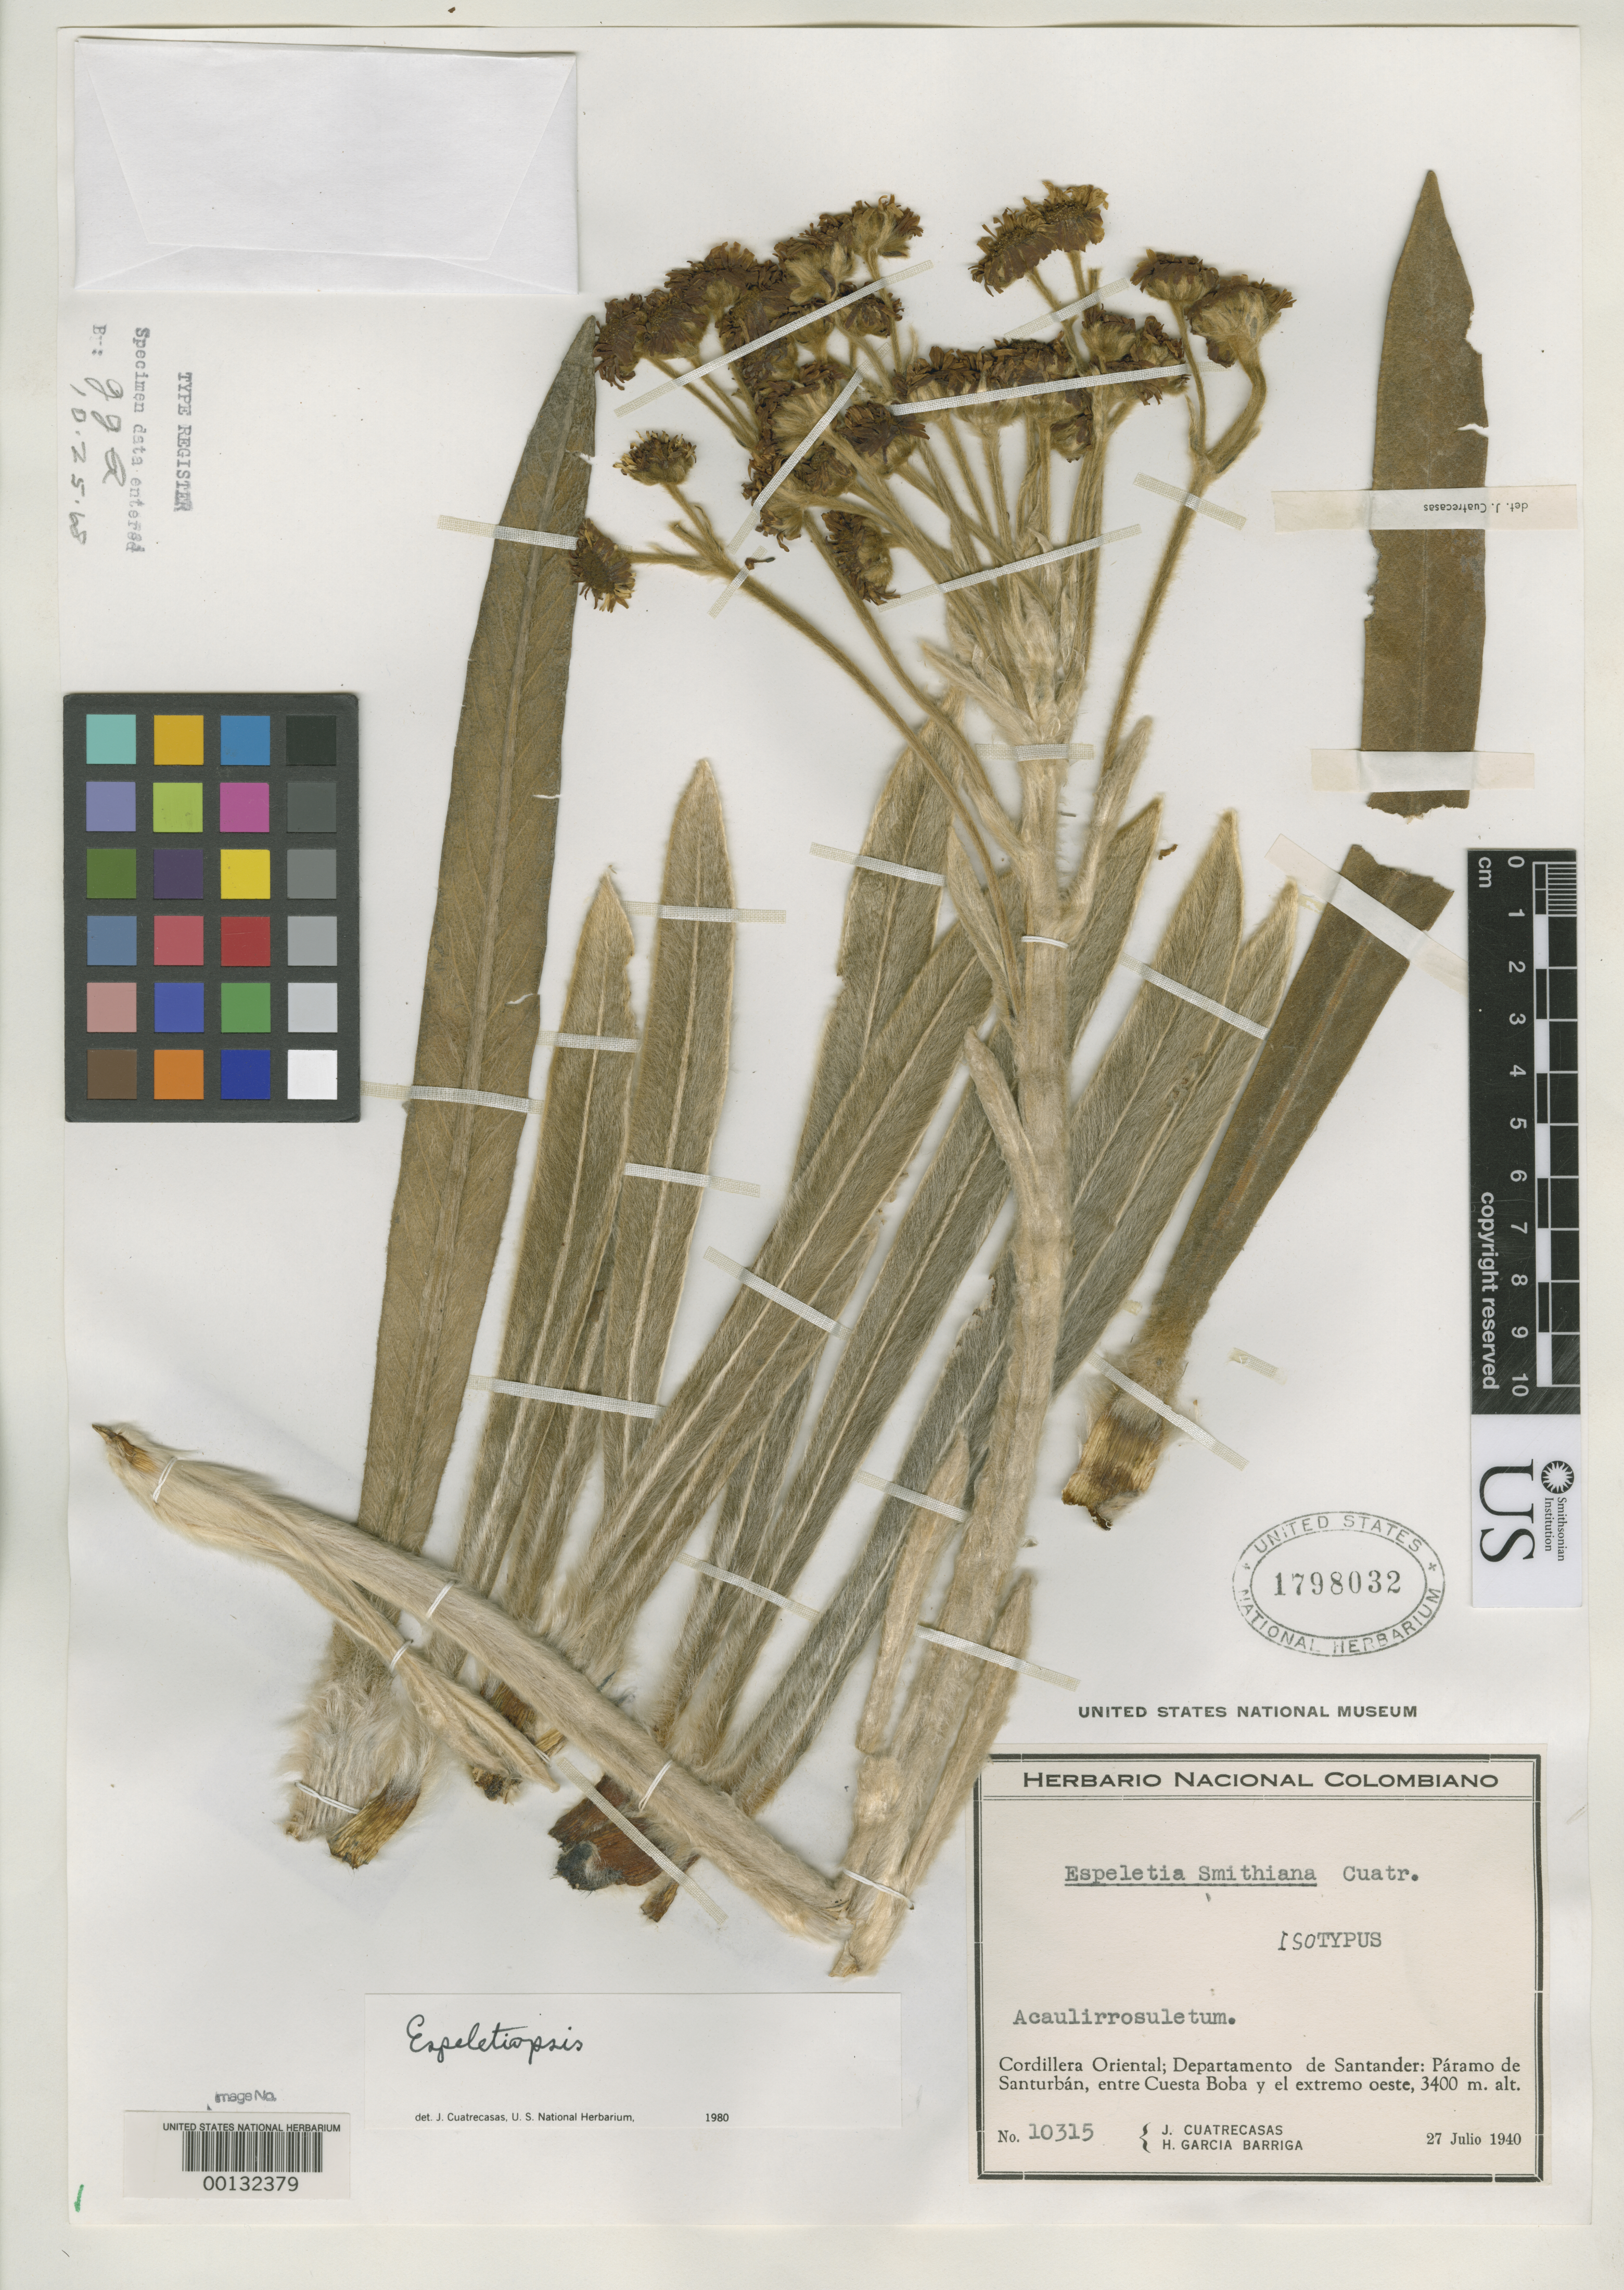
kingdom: Plantae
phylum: Tracheophyta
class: Magnoliopsida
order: Asterales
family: Asteraceae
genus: Espeletia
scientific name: Espeletia smithiana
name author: Cuatrec.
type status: Isotype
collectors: J. Cuatrecasas & H. García Barriga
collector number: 10315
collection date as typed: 27 Jul 1940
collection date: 1940-07-27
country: Colombia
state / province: Santander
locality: Cordillera Oriental, Páramo de San Turban, entre Cuesta Boba & el extremo oeste. [Cordillera Oriental, Páramo de San Turban, between Cuesta Boba & the W end.]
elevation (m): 3400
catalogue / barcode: US 1798032